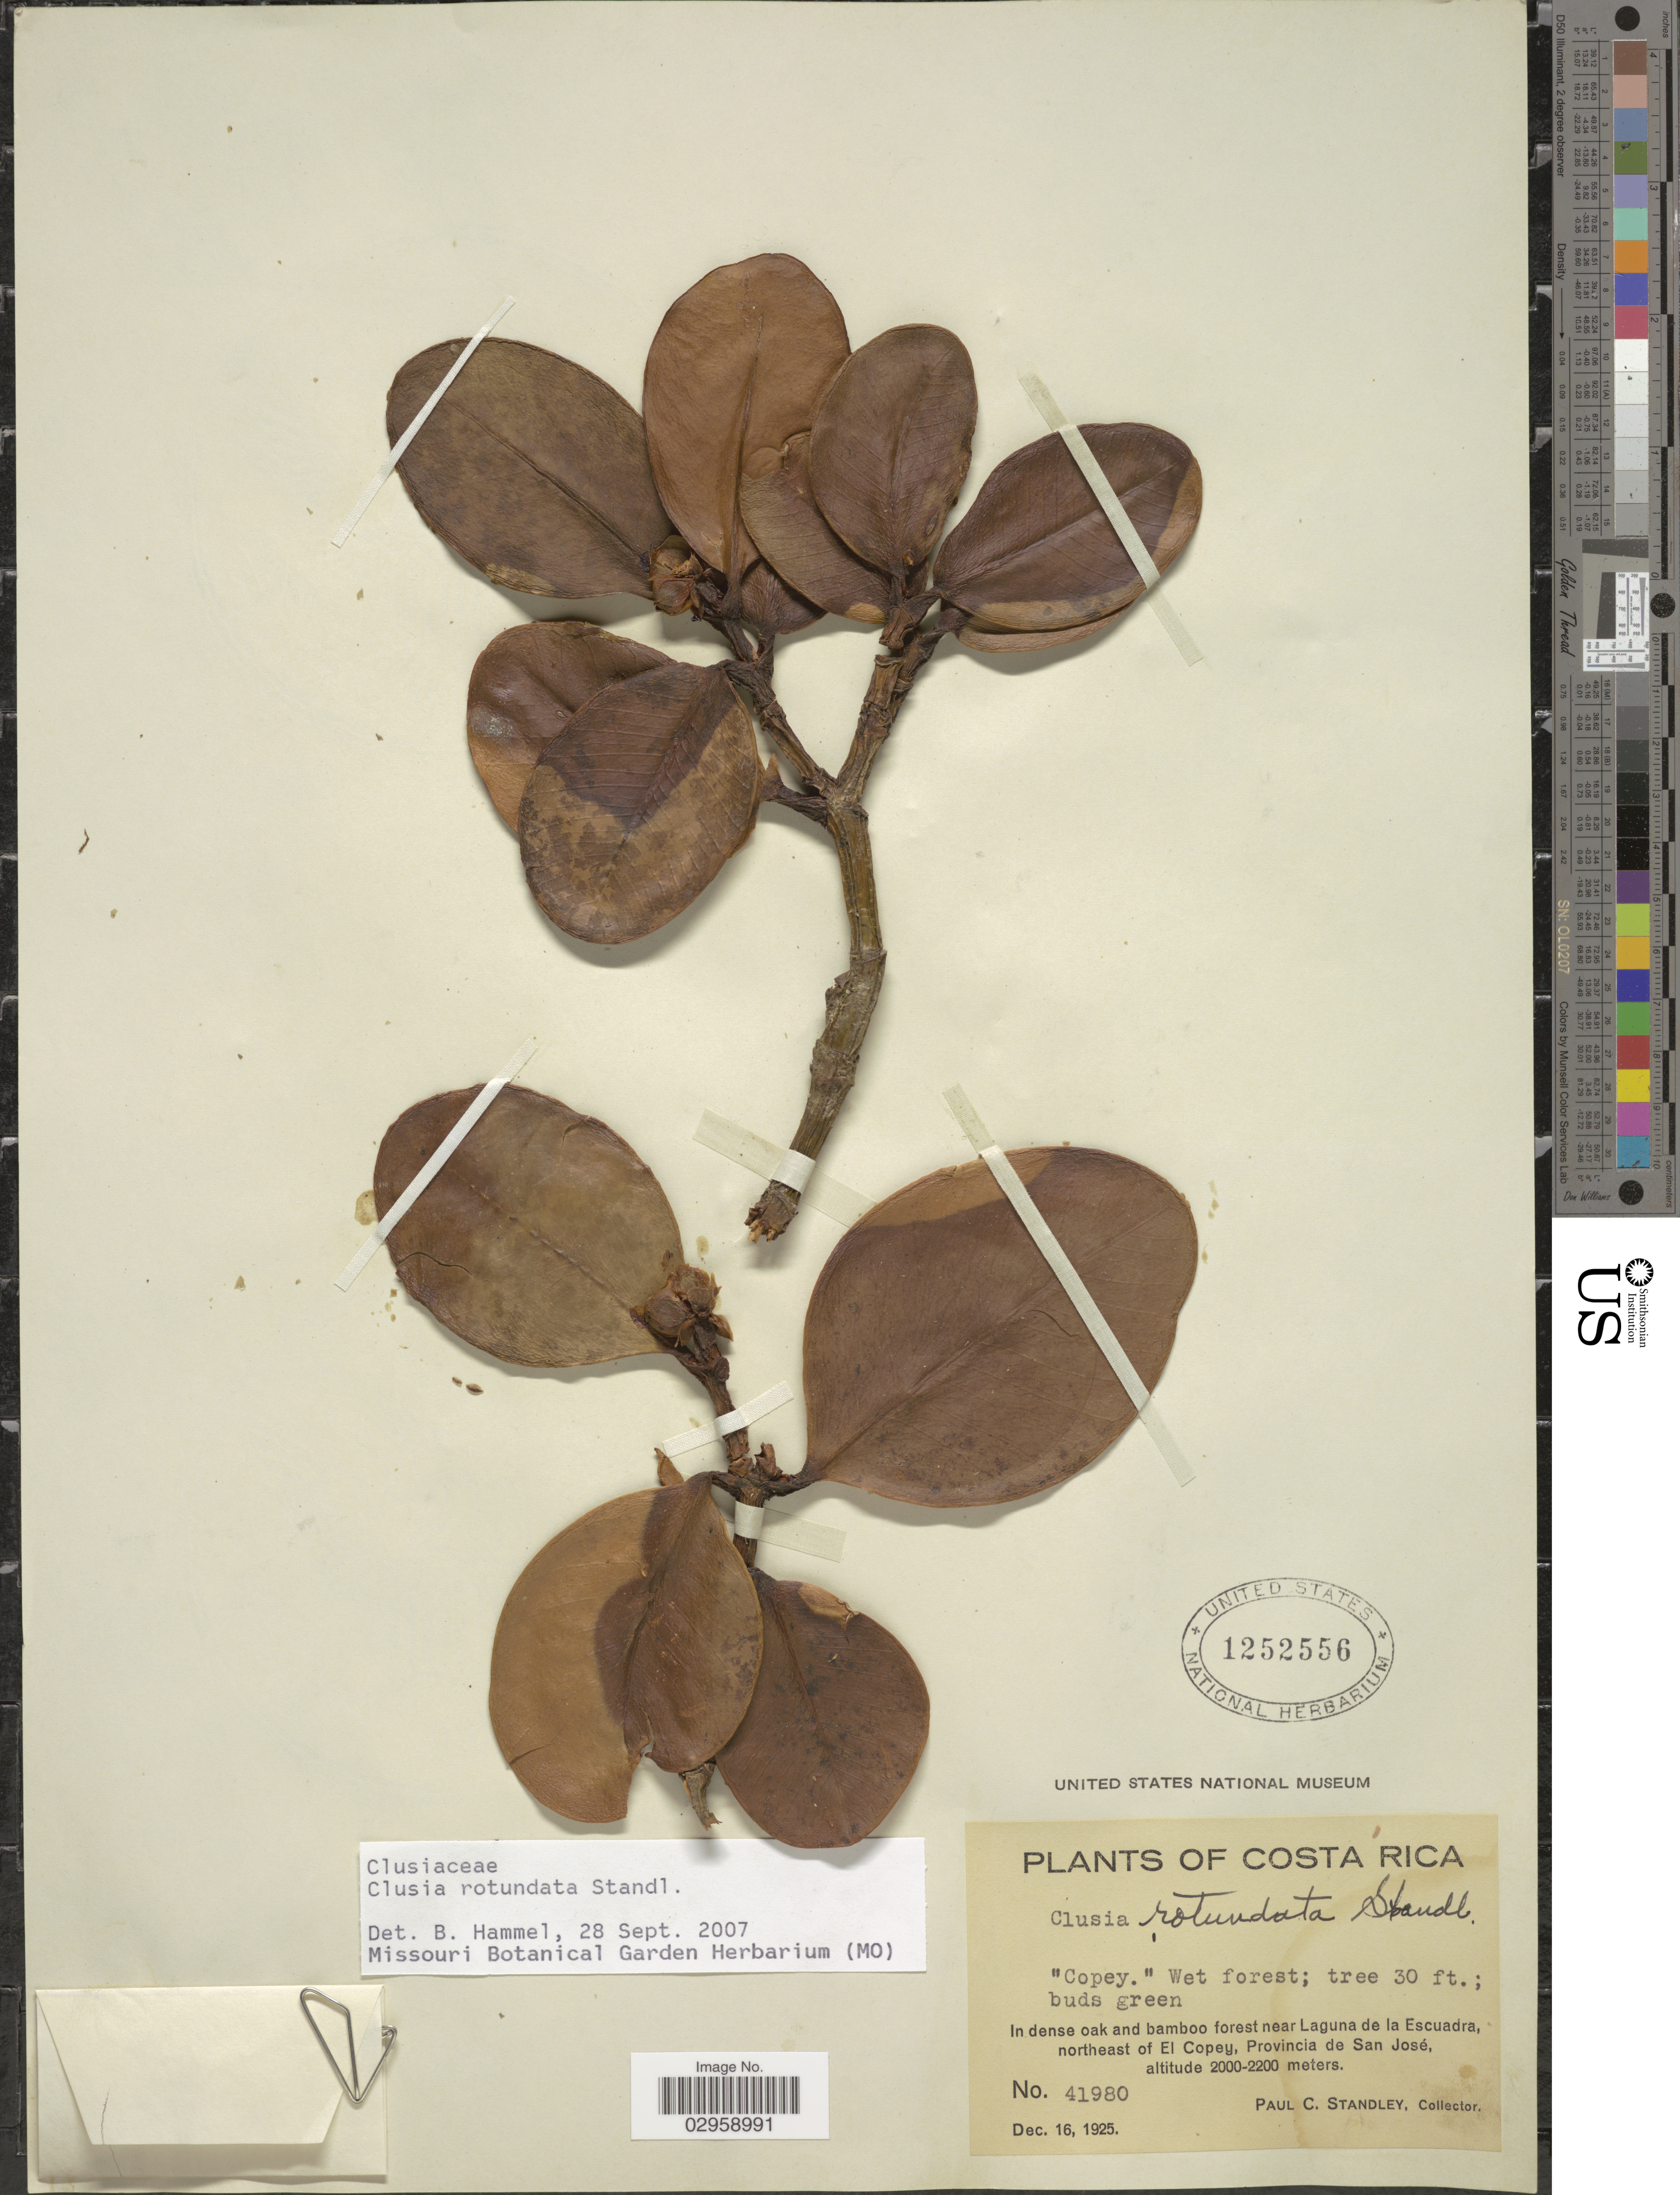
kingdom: Plantae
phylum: Tracheophyta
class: Magnoliopsida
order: Malpighiales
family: Clusiaceae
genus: Clusia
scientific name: Clusia rotundata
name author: Standl.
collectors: P. C. Standley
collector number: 41980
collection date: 1925-12-16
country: Costa Rica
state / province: San José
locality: Forest near Laguna de la Escuadra, northeast of El Copey.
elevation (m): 2000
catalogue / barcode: US 1252556